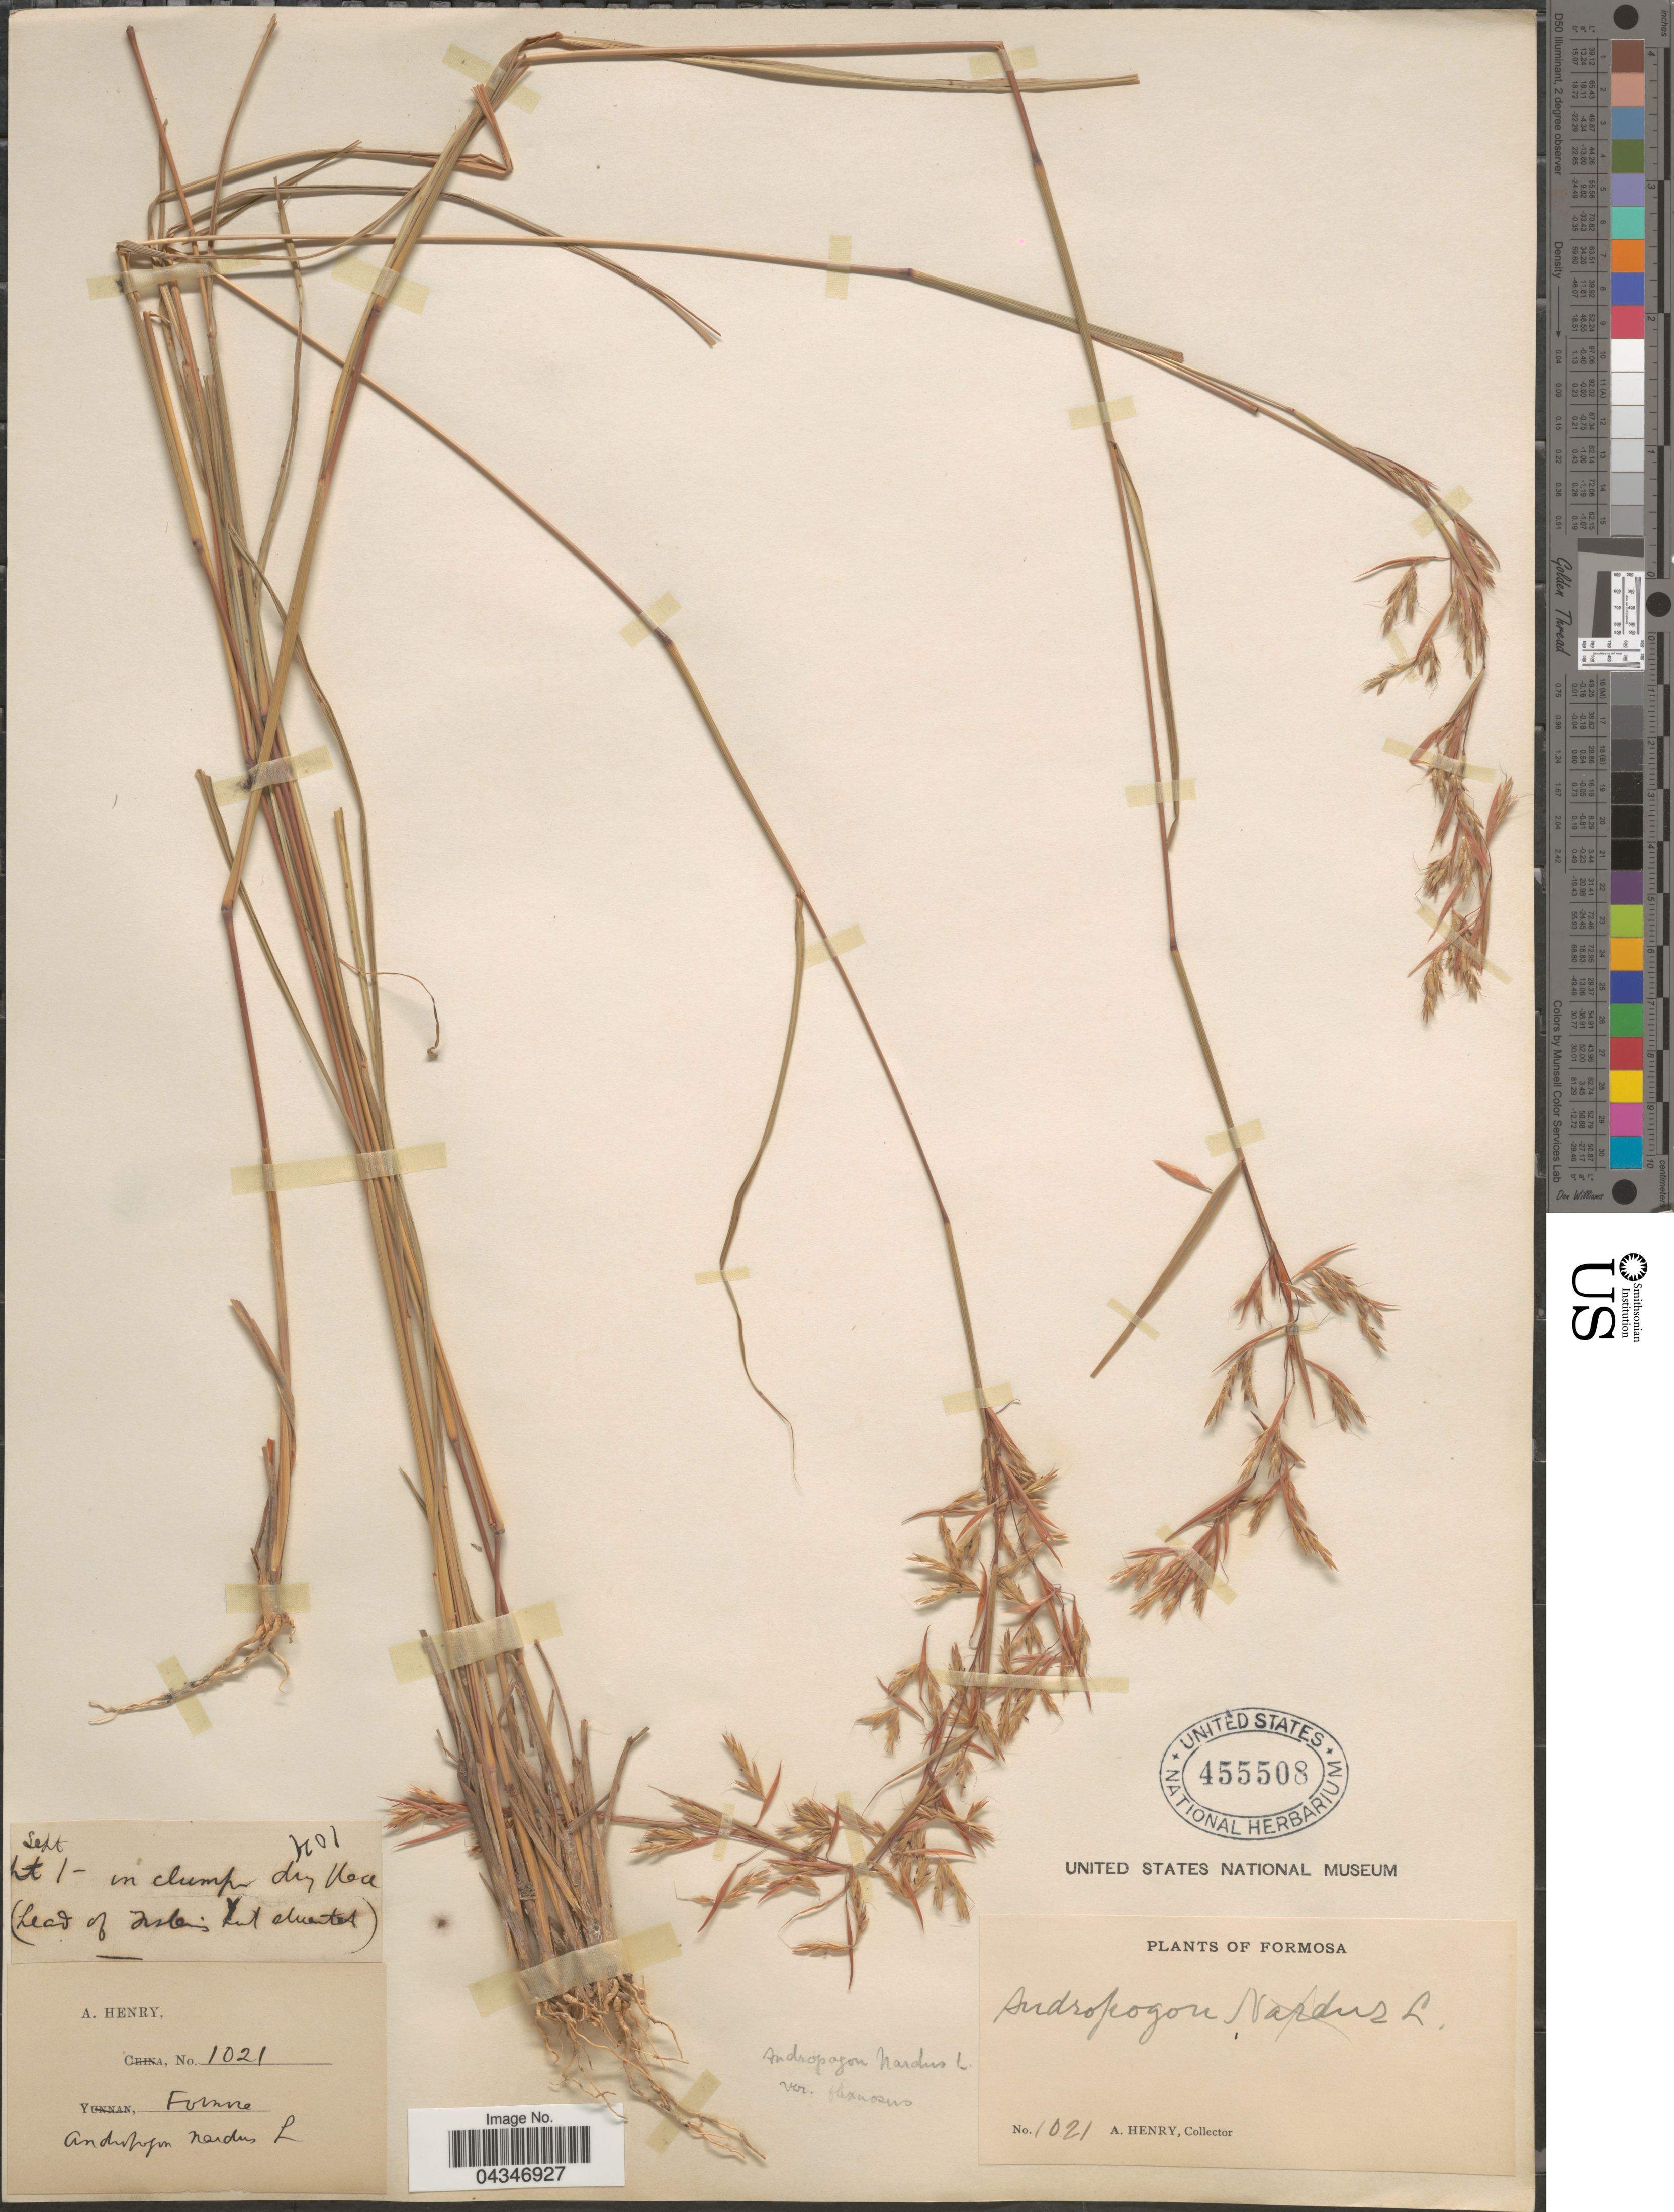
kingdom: Plantae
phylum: Tracheophyta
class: Liliopsida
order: Poales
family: Poaceae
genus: Andropogon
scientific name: Andropogon pumilus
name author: Roxb.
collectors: A. Henry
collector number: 1021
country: Taiwan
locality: Formosa.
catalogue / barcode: US 455508